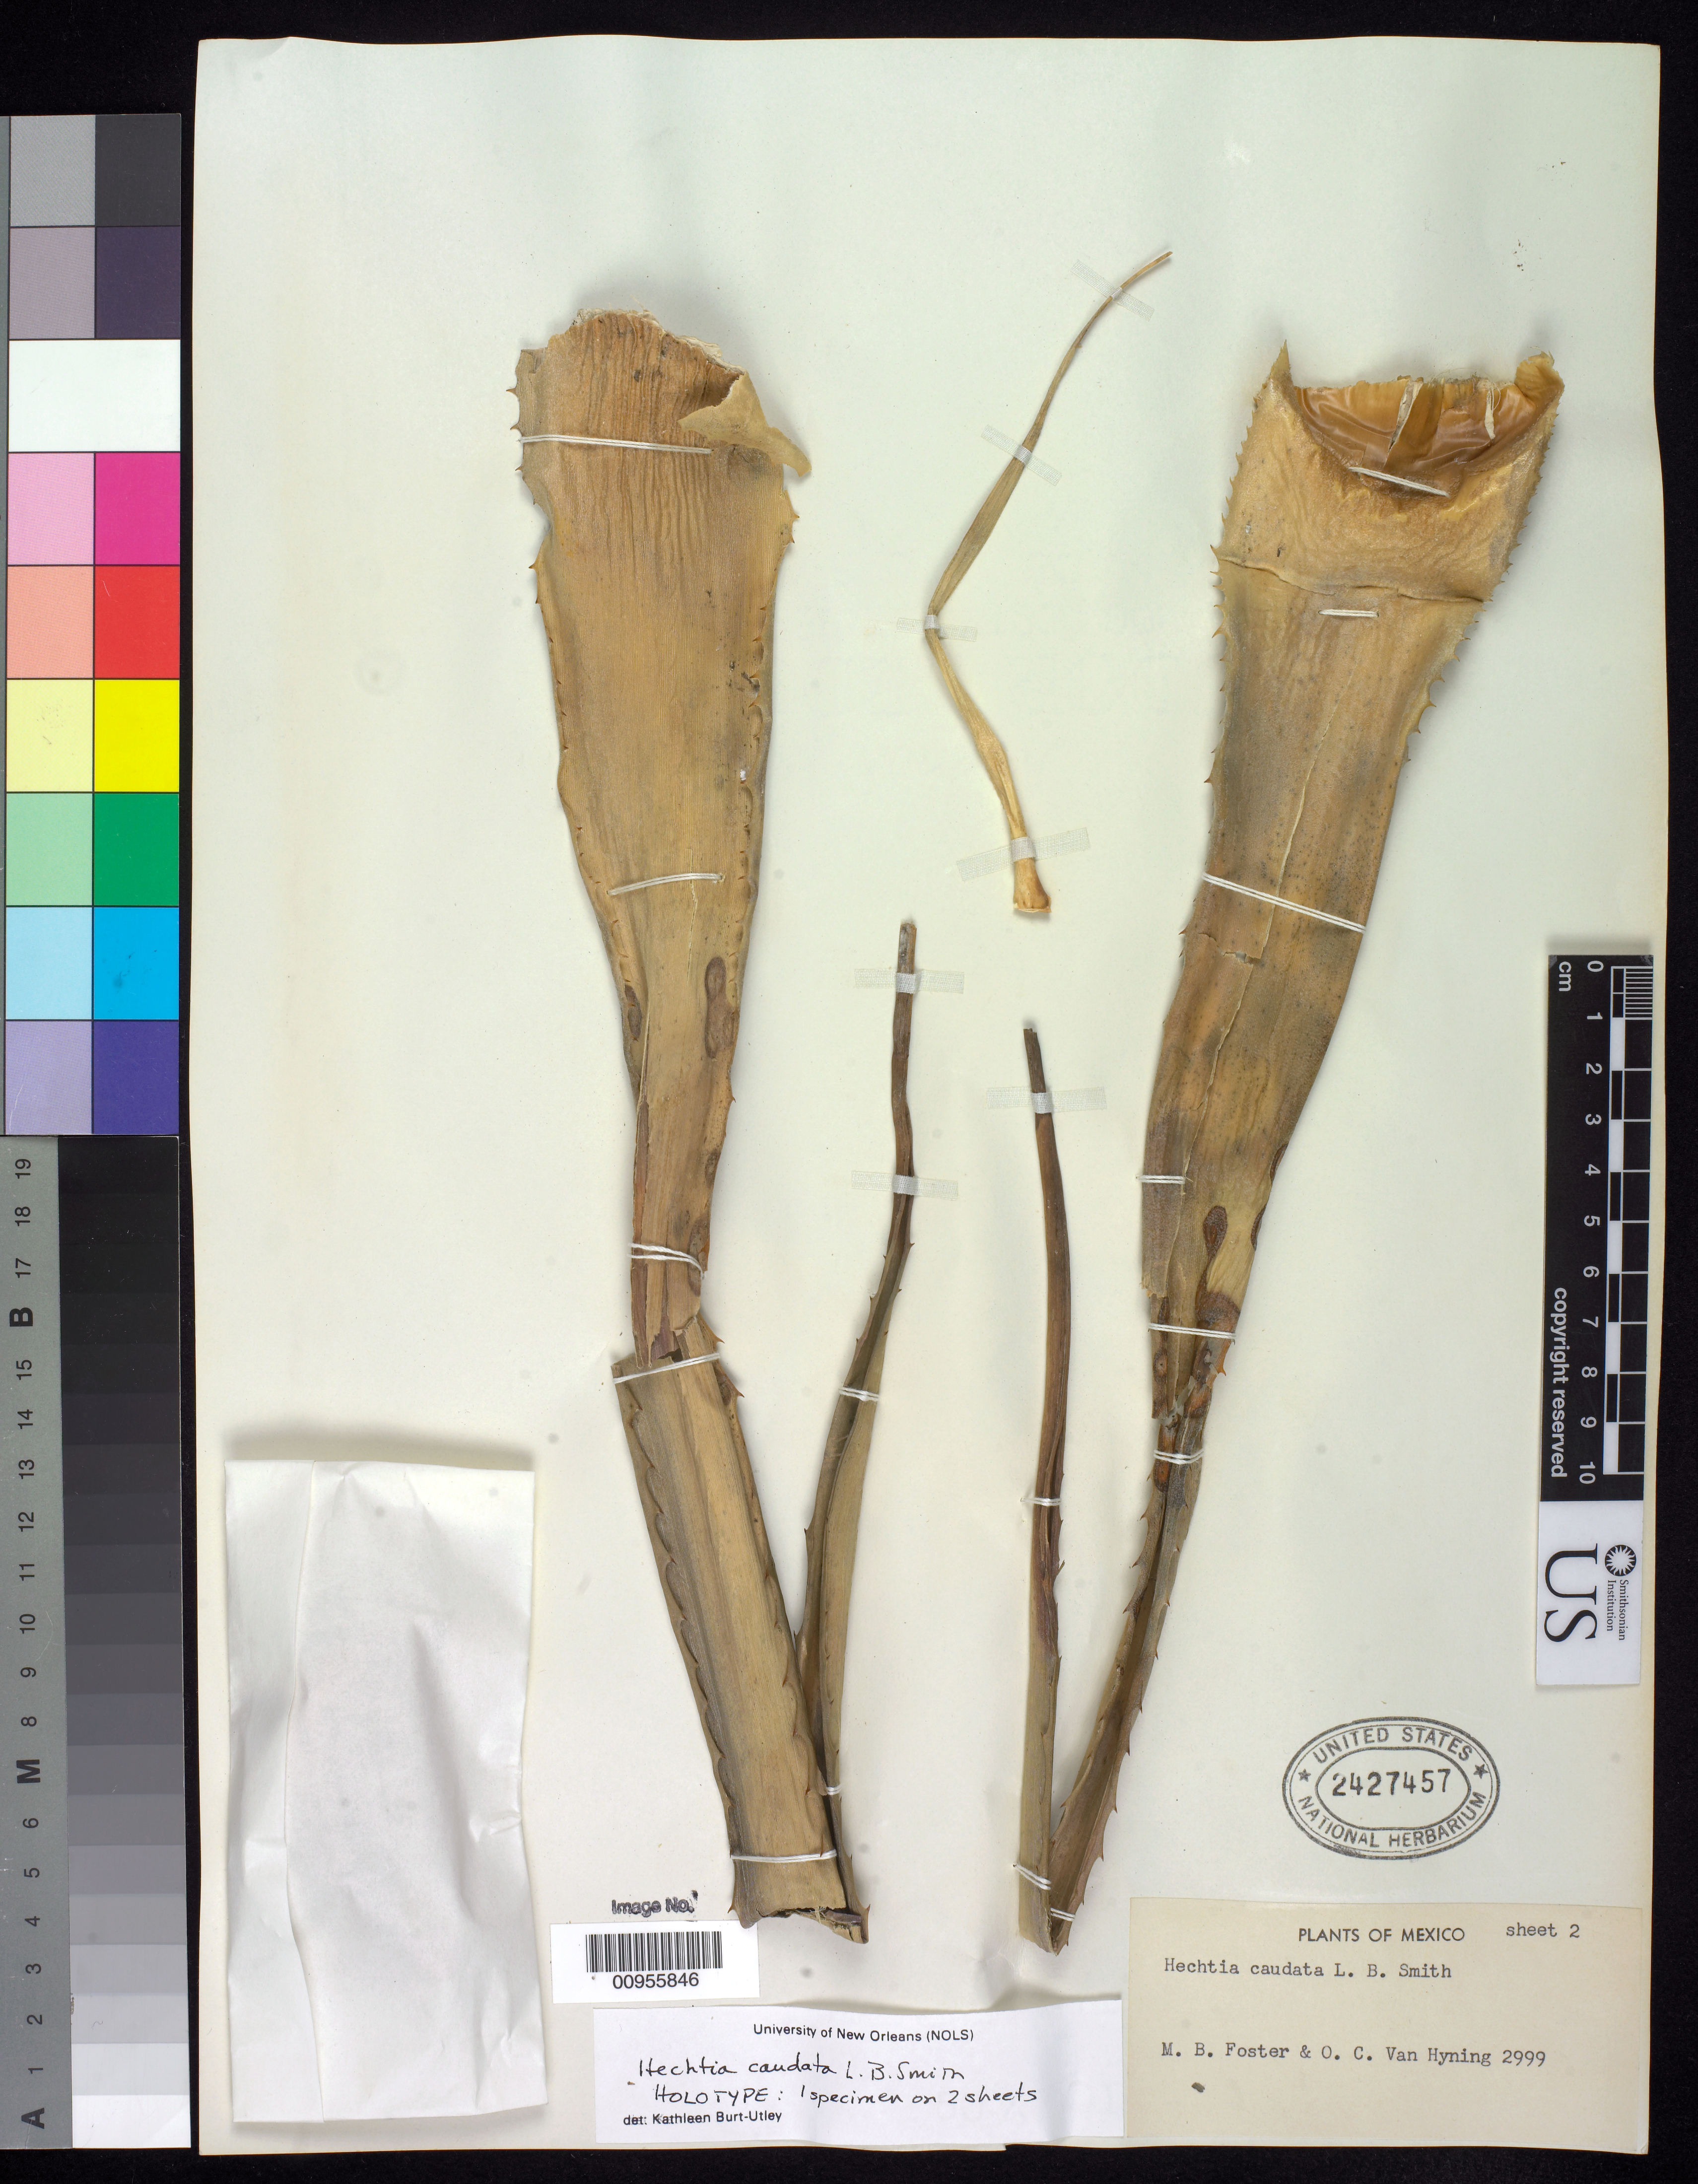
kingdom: Plantae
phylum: Tracheophyta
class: Liliopsida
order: Poales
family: Bromeliaceae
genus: Hechtia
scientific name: Hechtia caudata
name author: L.B. Sm.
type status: Holotype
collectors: M. B. Foster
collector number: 2999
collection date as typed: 08 Apr 1957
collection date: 1957-04-08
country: Mexico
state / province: Oaxaca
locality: Between Tehuantepec & Tuxtla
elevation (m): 300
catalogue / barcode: US 2427457